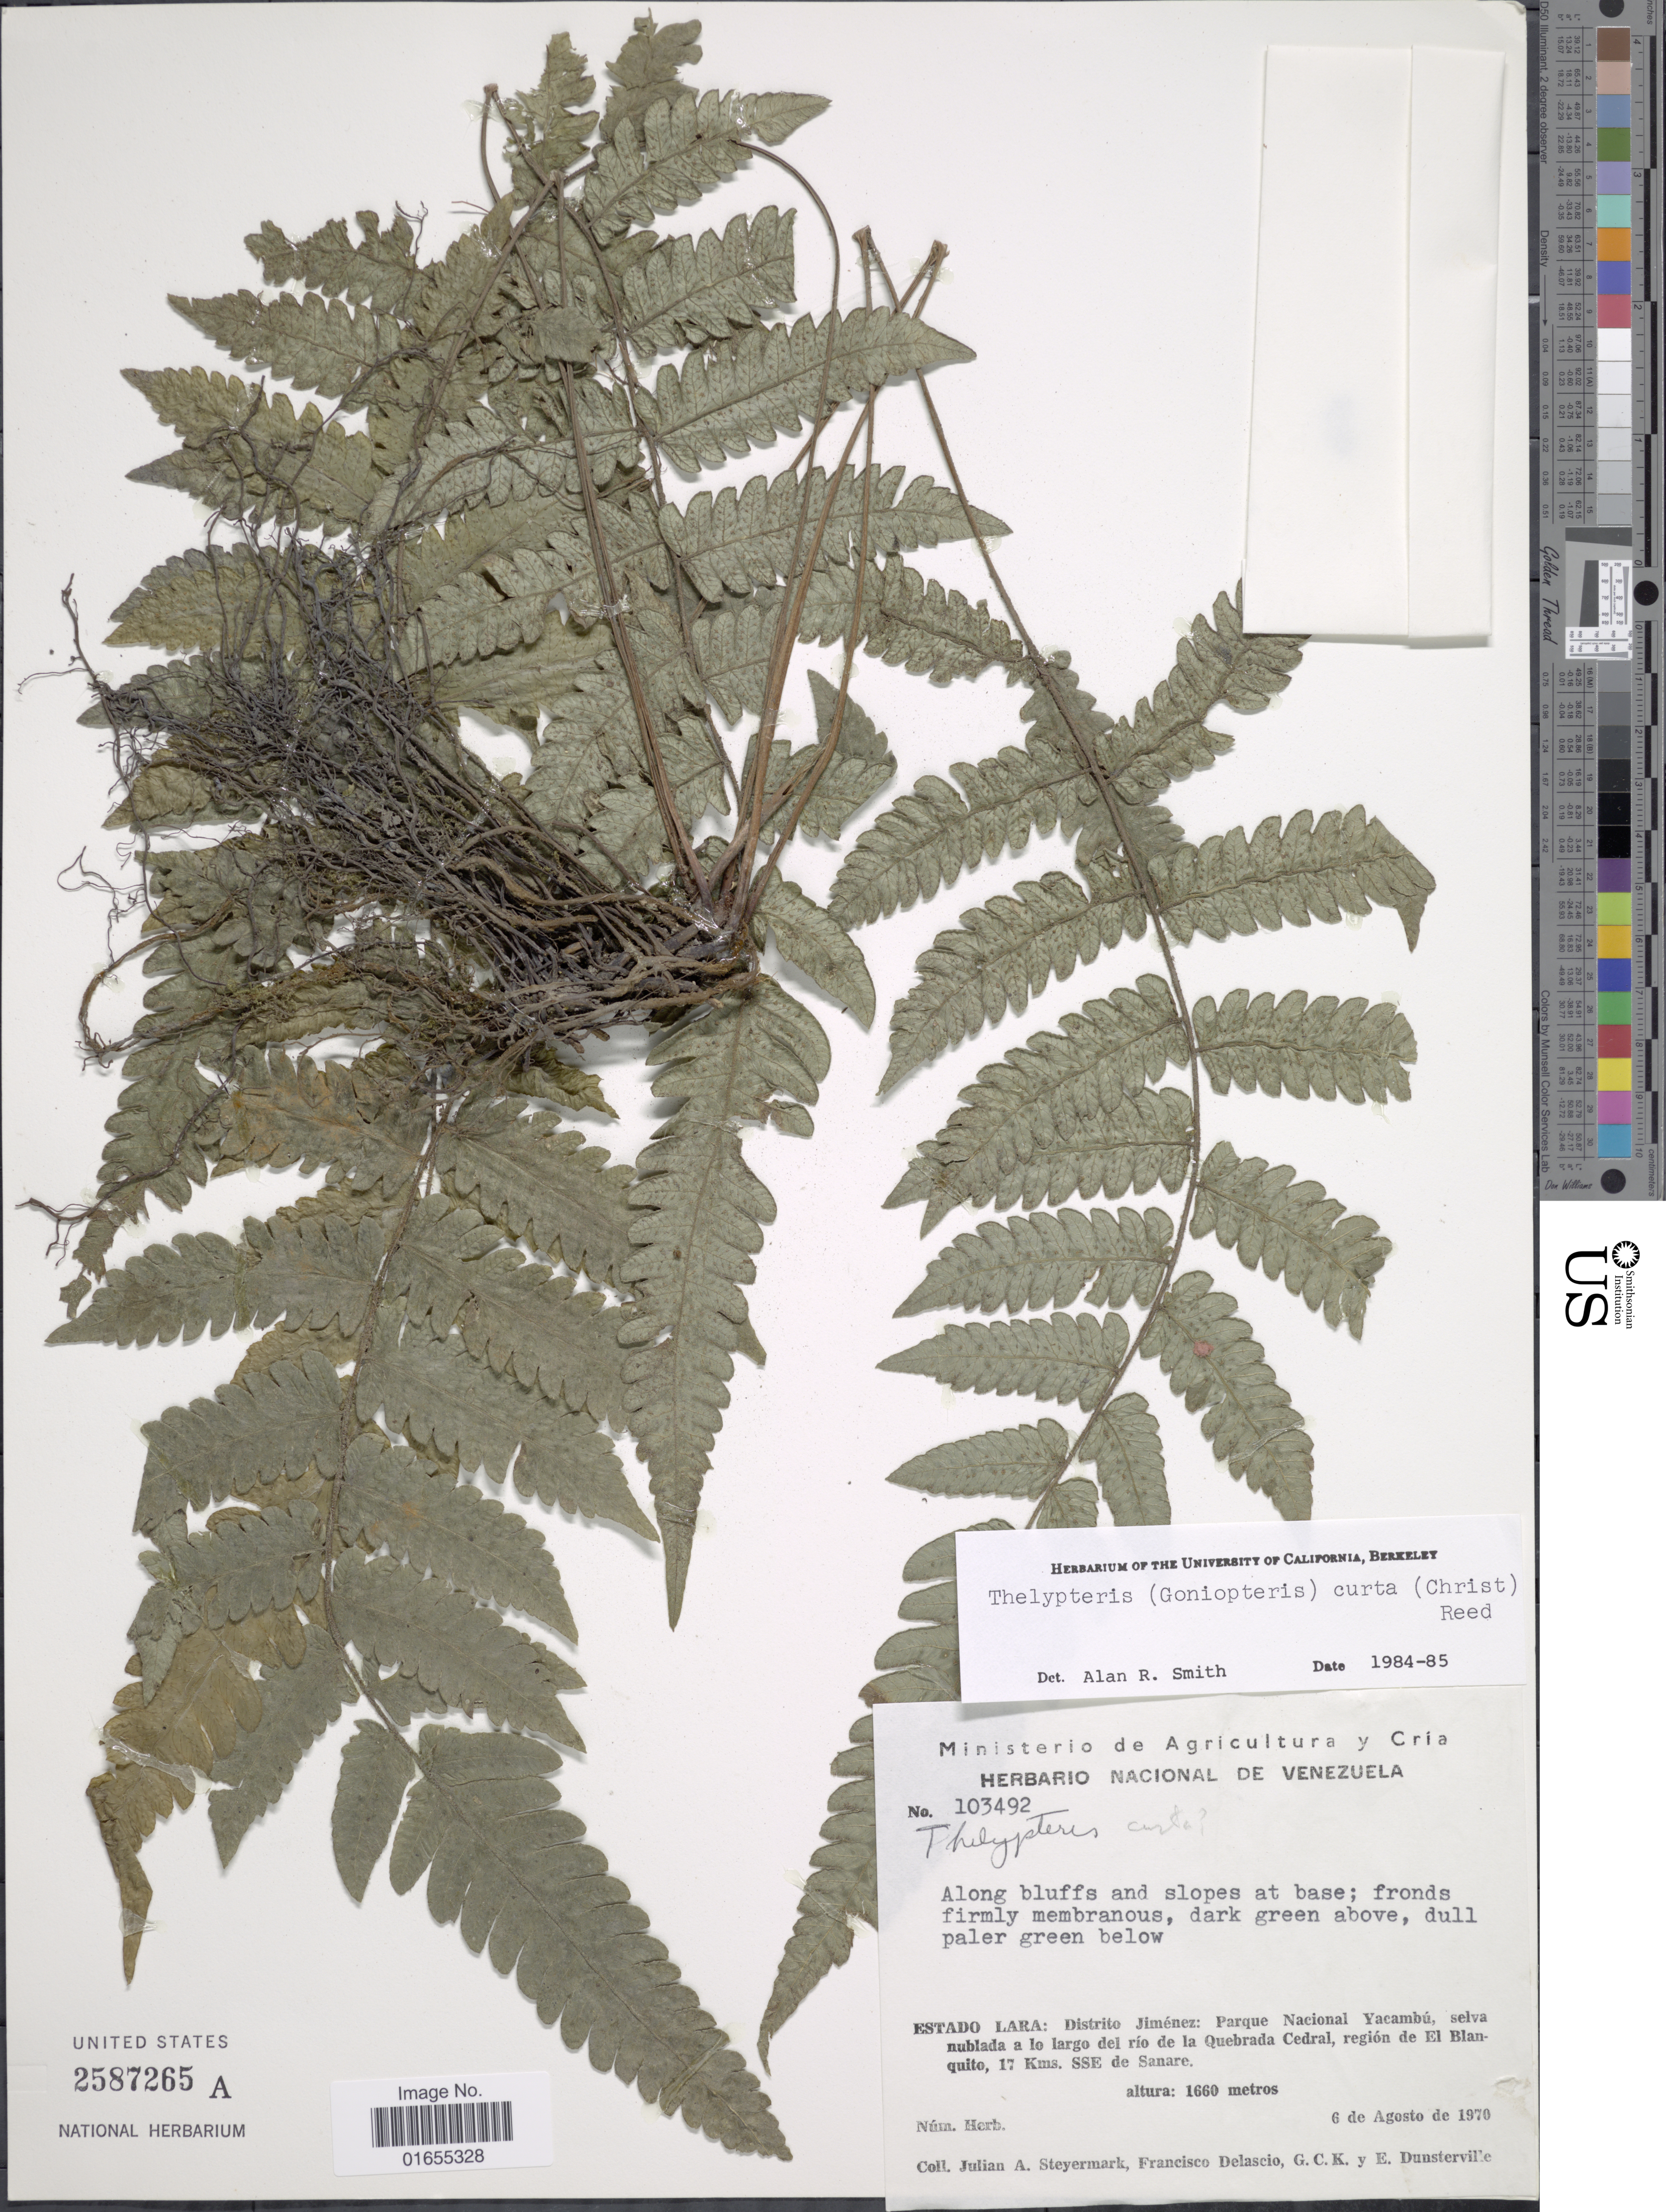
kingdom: Plantae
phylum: Tracheophyta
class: Polypodiopsida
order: Polypodiales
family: Thelypteridaceae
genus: Goniopteris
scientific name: Goniopteris curta (Christ) comb. nov., ined 2015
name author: (Christ)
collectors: J. Steyermark, F. Delascio C., G. C. K. Dunsterville & E. Dunsterville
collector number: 103492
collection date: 1970-08-06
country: Venezuela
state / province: Lara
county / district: Jiménez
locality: Distrito Jimenez: Parque Nacional Yacambu, sleva nublada a lo largo del rio de la Quebrada Cedral, region de El Blancquito, 17 kms. SSE de Sanara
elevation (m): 1660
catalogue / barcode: US 2587265A